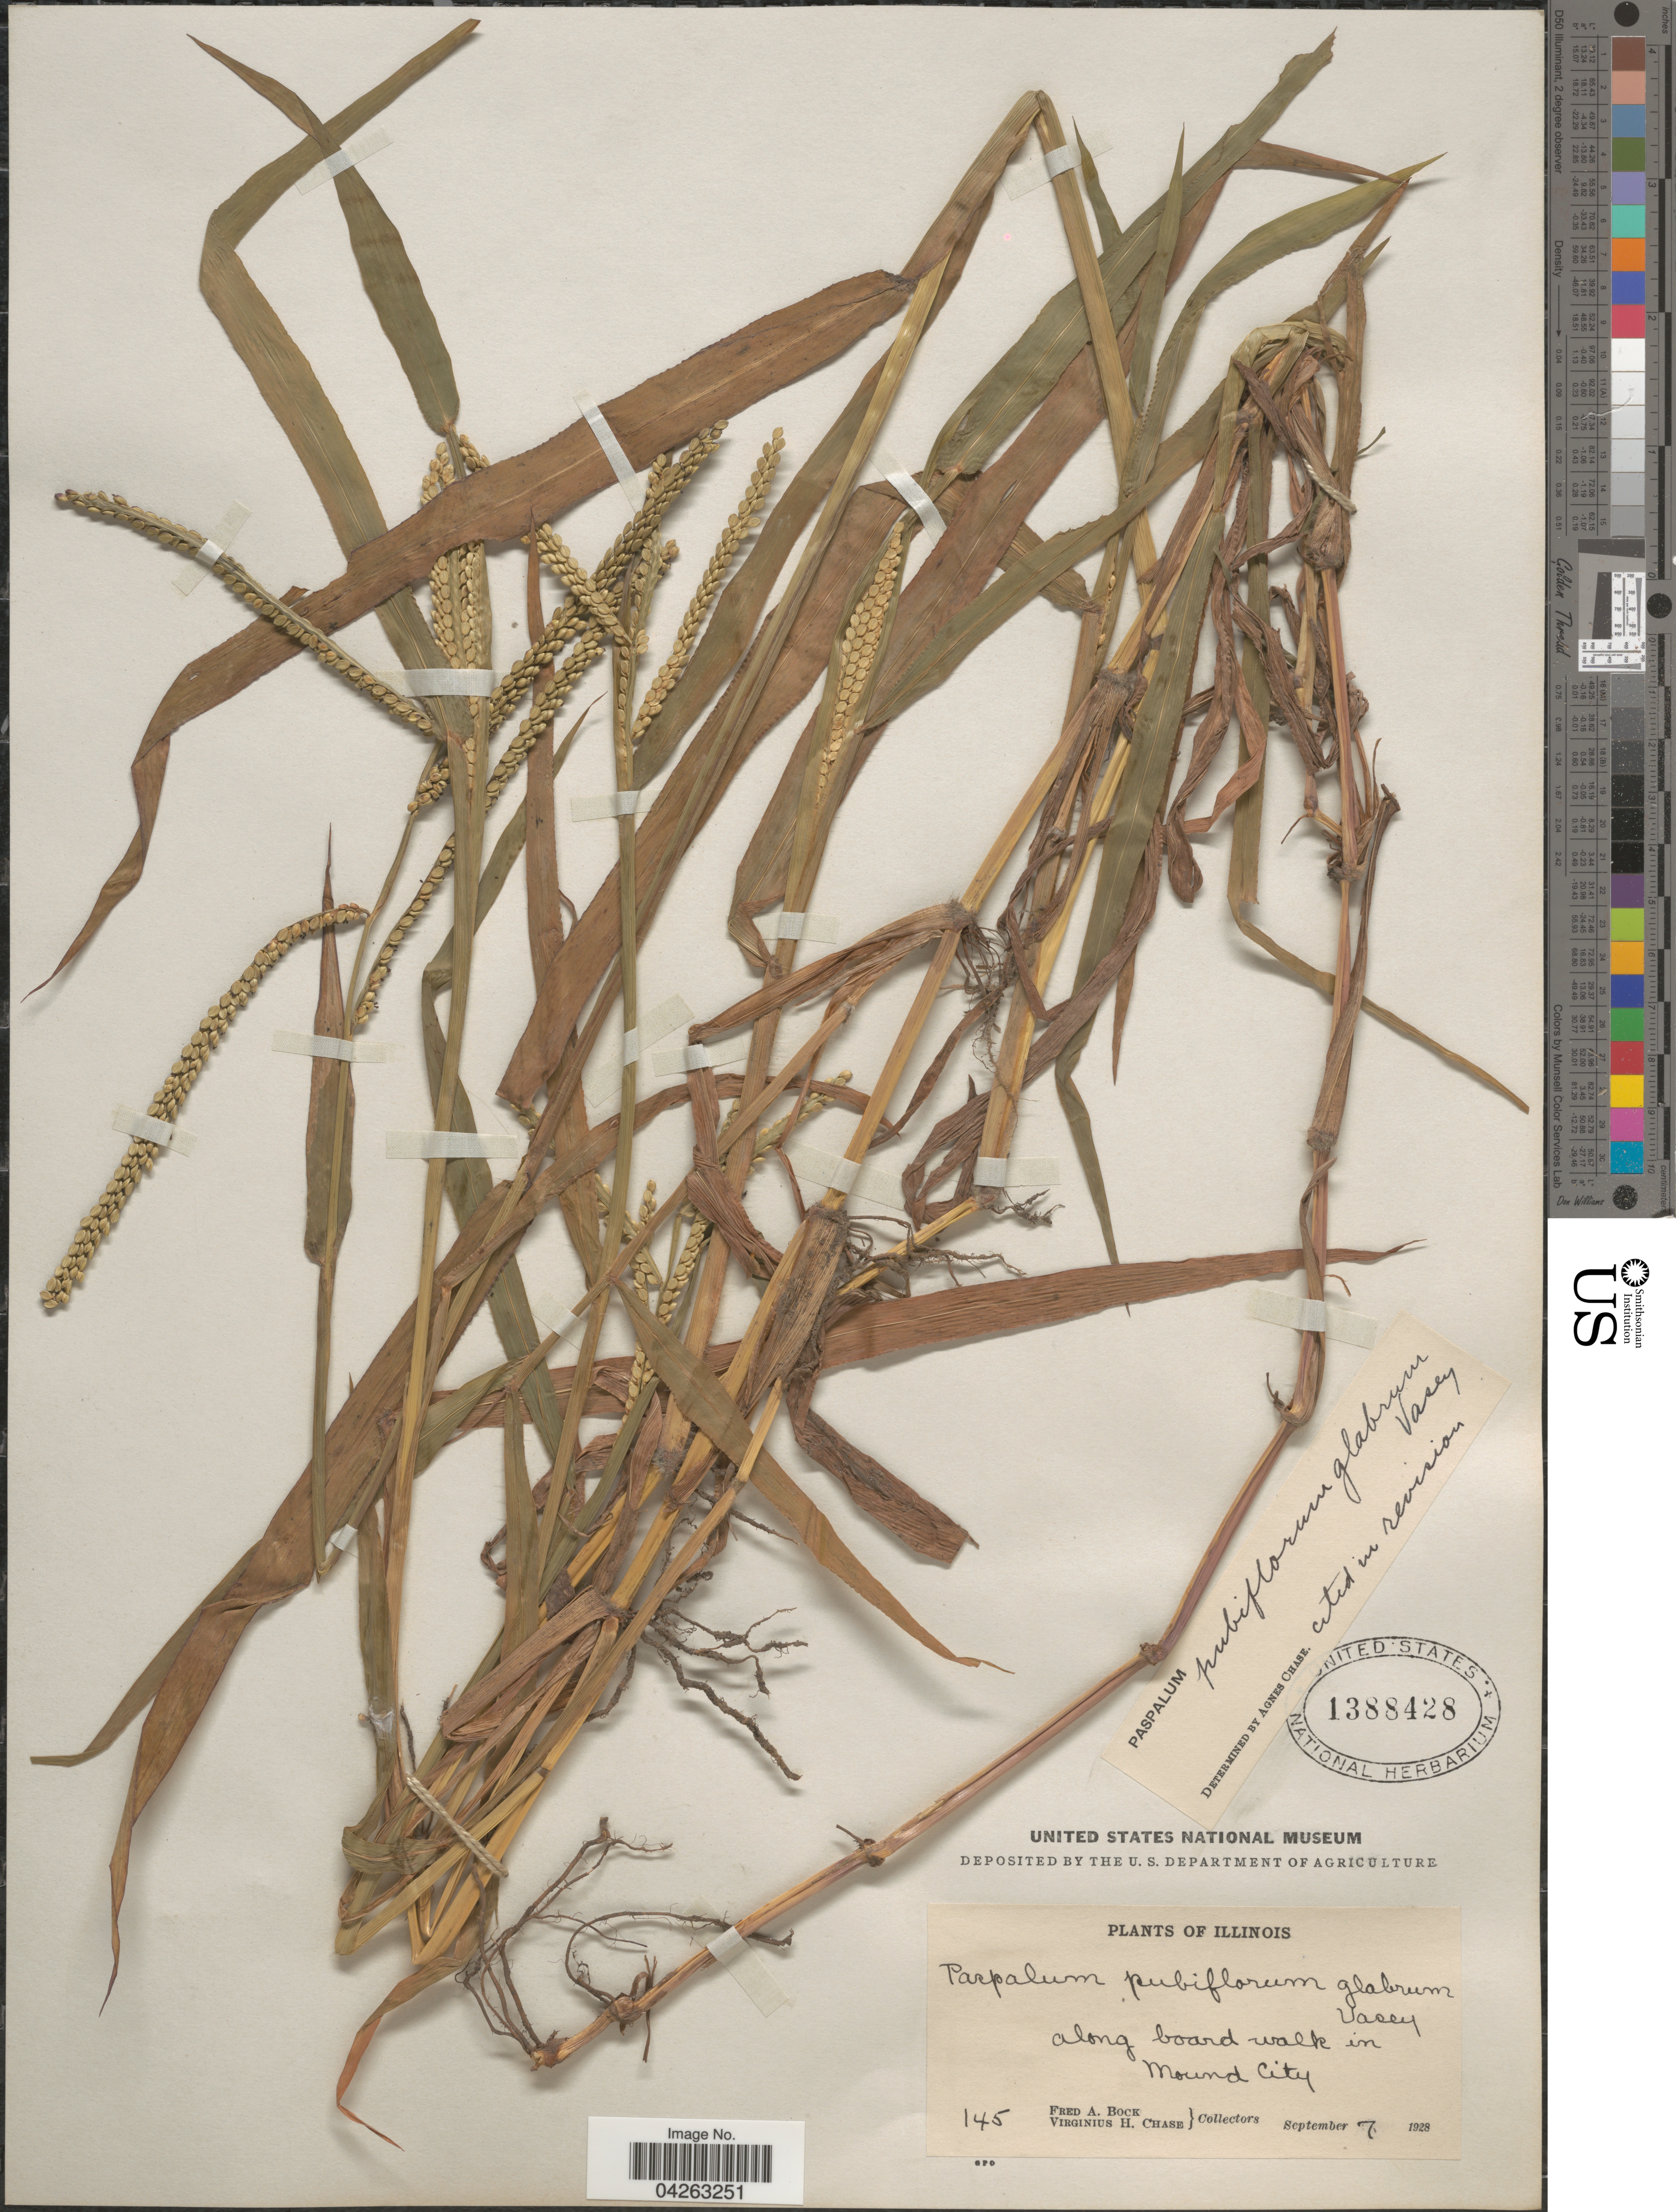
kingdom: Plantae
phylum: Tracheophyta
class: Liliopsida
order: Poales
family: Poaceae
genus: Paspalum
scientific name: Paspalum pubiflorum var. glabrum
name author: Vasey ex Scribn.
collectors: F. Bock & V. H. Chase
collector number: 145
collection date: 1928-09-07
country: United States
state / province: Illinois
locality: Along board walk in Mound City.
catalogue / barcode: US 1388428